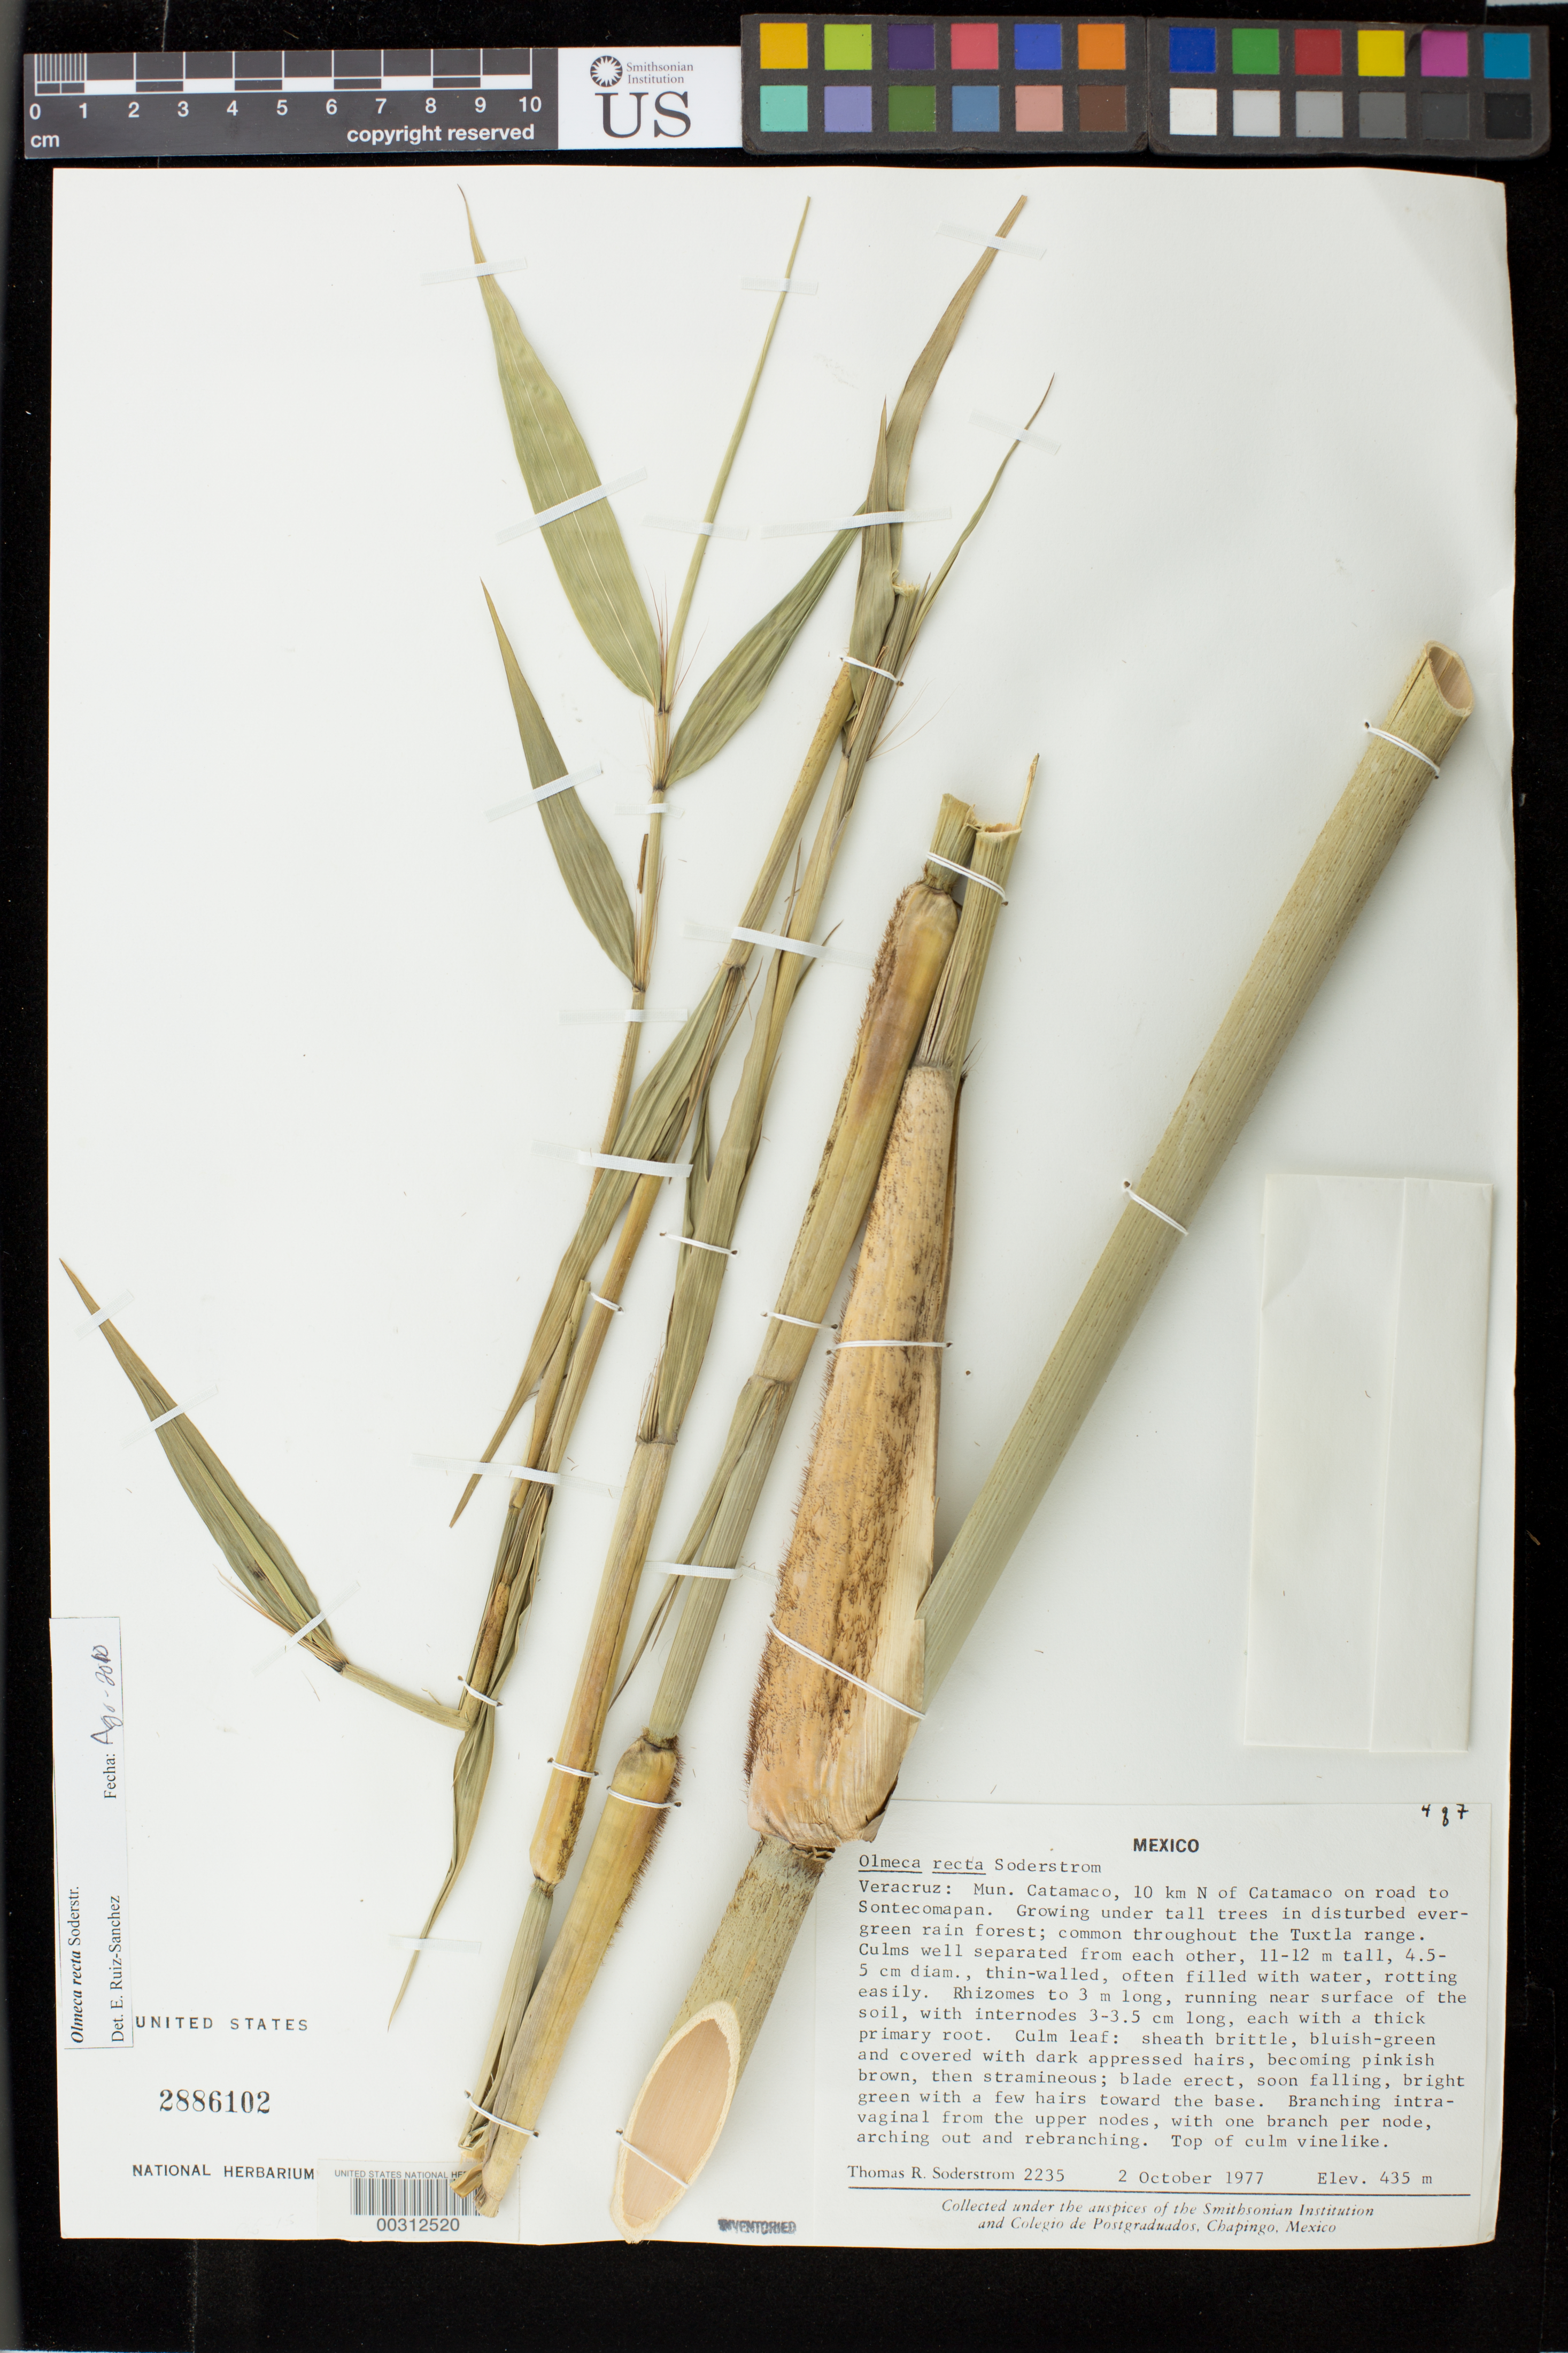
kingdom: Plantae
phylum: Tracheophyta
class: Liliopsida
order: Poales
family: Poaceae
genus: Olmeca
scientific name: Olmeca recta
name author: Soderstr.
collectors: T. R. Soderstrom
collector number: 2235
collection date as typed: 02 Oct 1977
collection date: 1977-10-02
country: Mexico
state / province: Veracruz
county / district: Catemaco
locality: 10 km N of Catamaco on road to Sontecomapan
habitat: under tall trees in disturbed evergreen rain forest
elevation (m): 435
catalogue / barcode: US 2886102